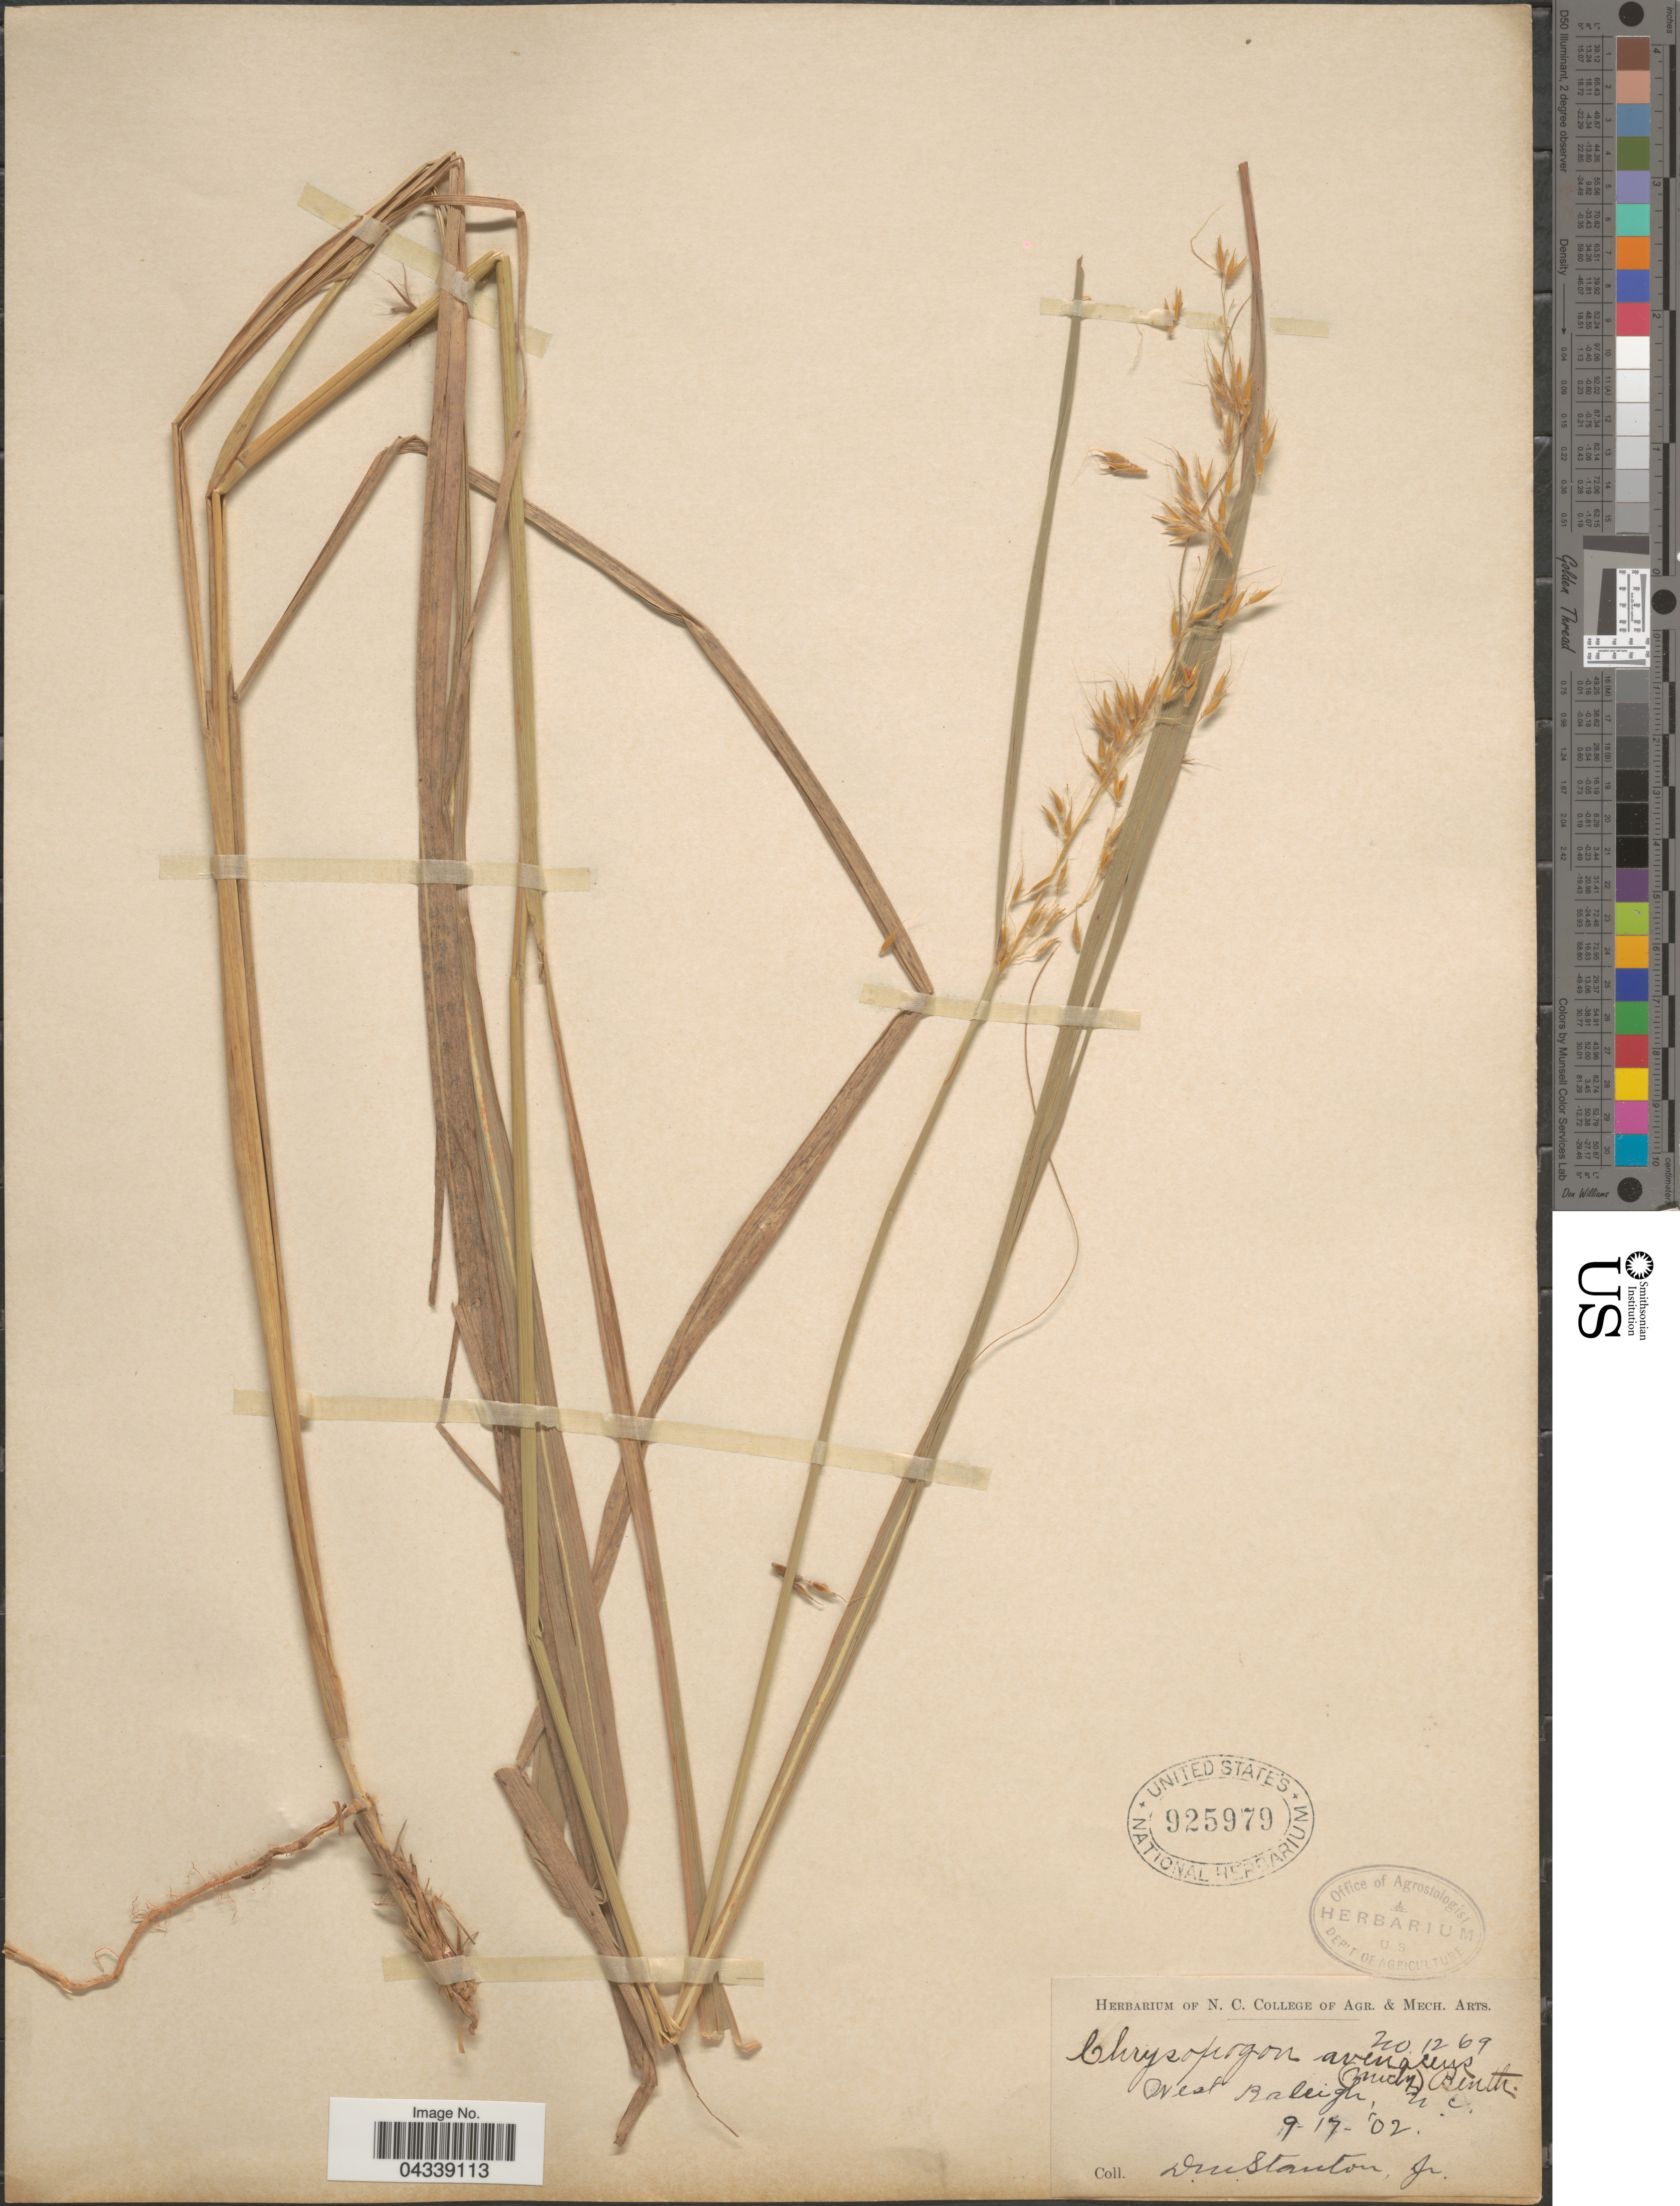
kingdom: Plantae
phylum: Tracheophyta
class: Liliopsida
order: Poales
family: Poaceae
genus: Sorghastrum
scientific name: Sorghastrum nutans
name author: (L.) Nash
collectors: D. Stanton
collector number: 1269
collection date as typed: Transcribed d/m/y: 17/9/2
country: United States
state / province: North Carolina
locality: West Raleigh.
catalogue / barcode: US 925979